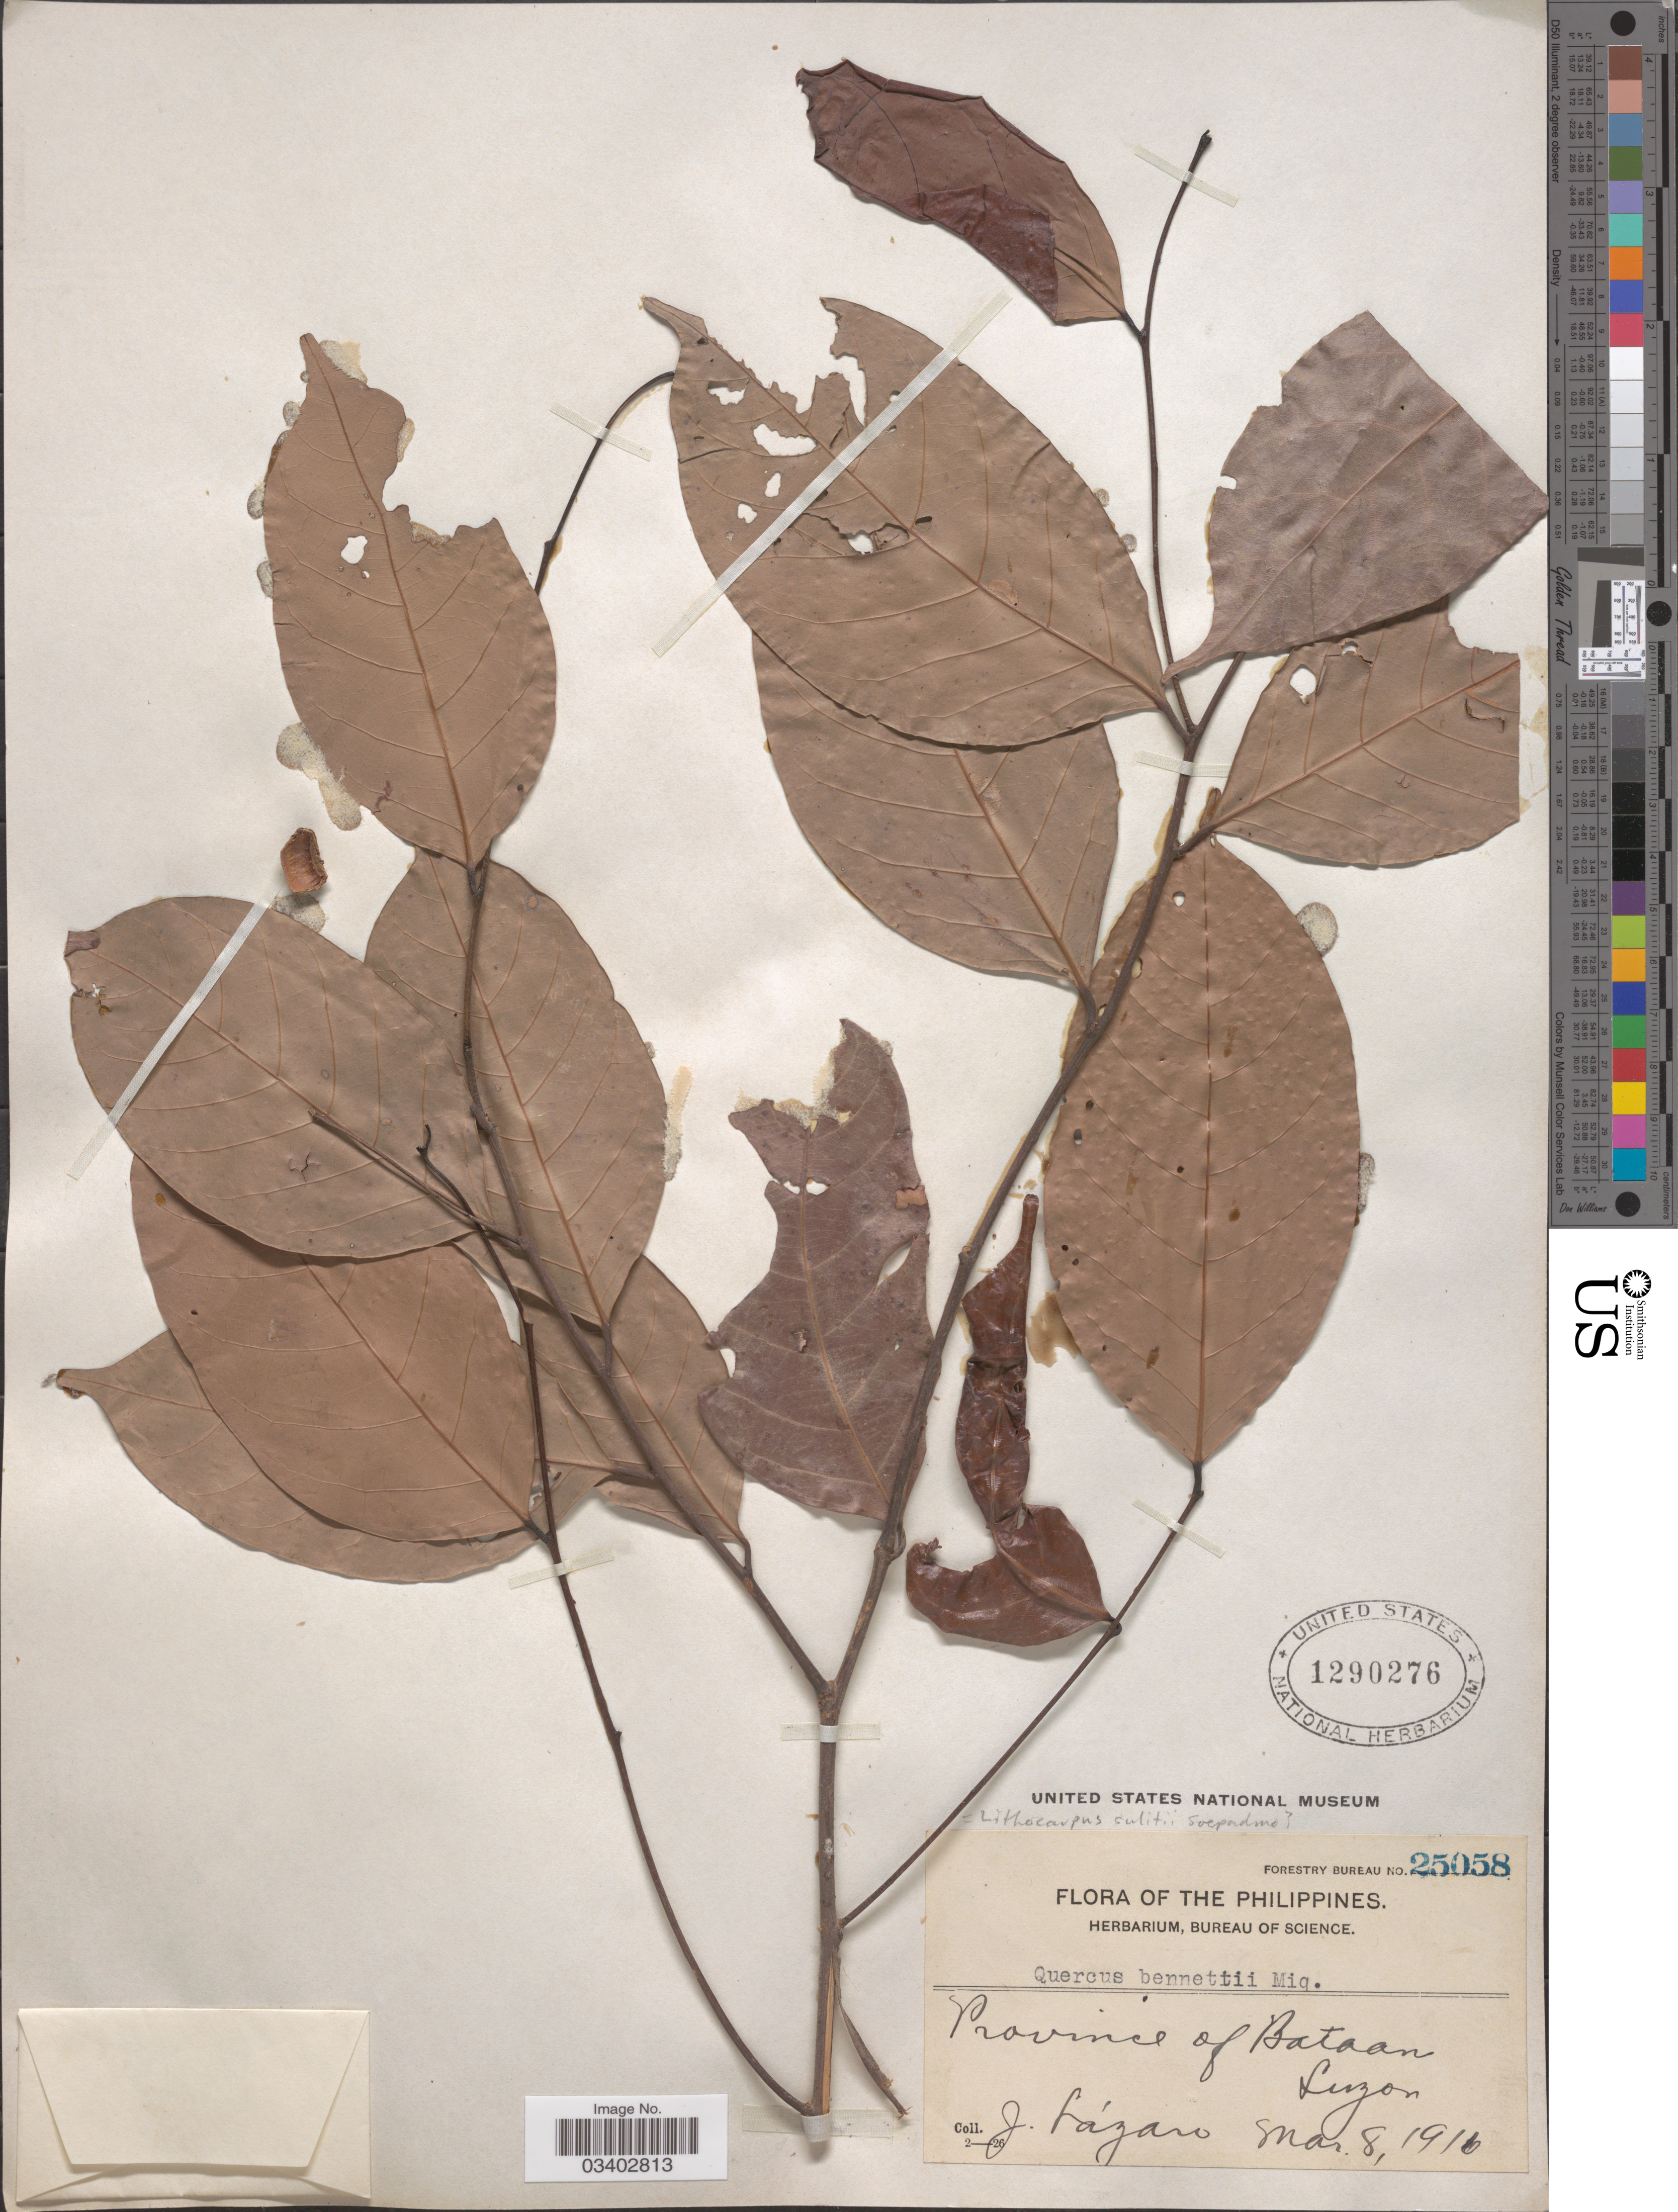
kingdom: Plantae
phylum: Tracheophyta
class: Magnoliopsida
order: Fagales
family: Fagaceae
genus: Lithocarpus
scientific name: Lithocarpus sulitii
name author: Soepadmo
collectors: J. Lázaro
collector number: Forestry Bureau 25058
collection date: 1916-03-08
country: Philippines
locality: Province of Bataan, Luzon.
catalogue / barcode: US 1290276